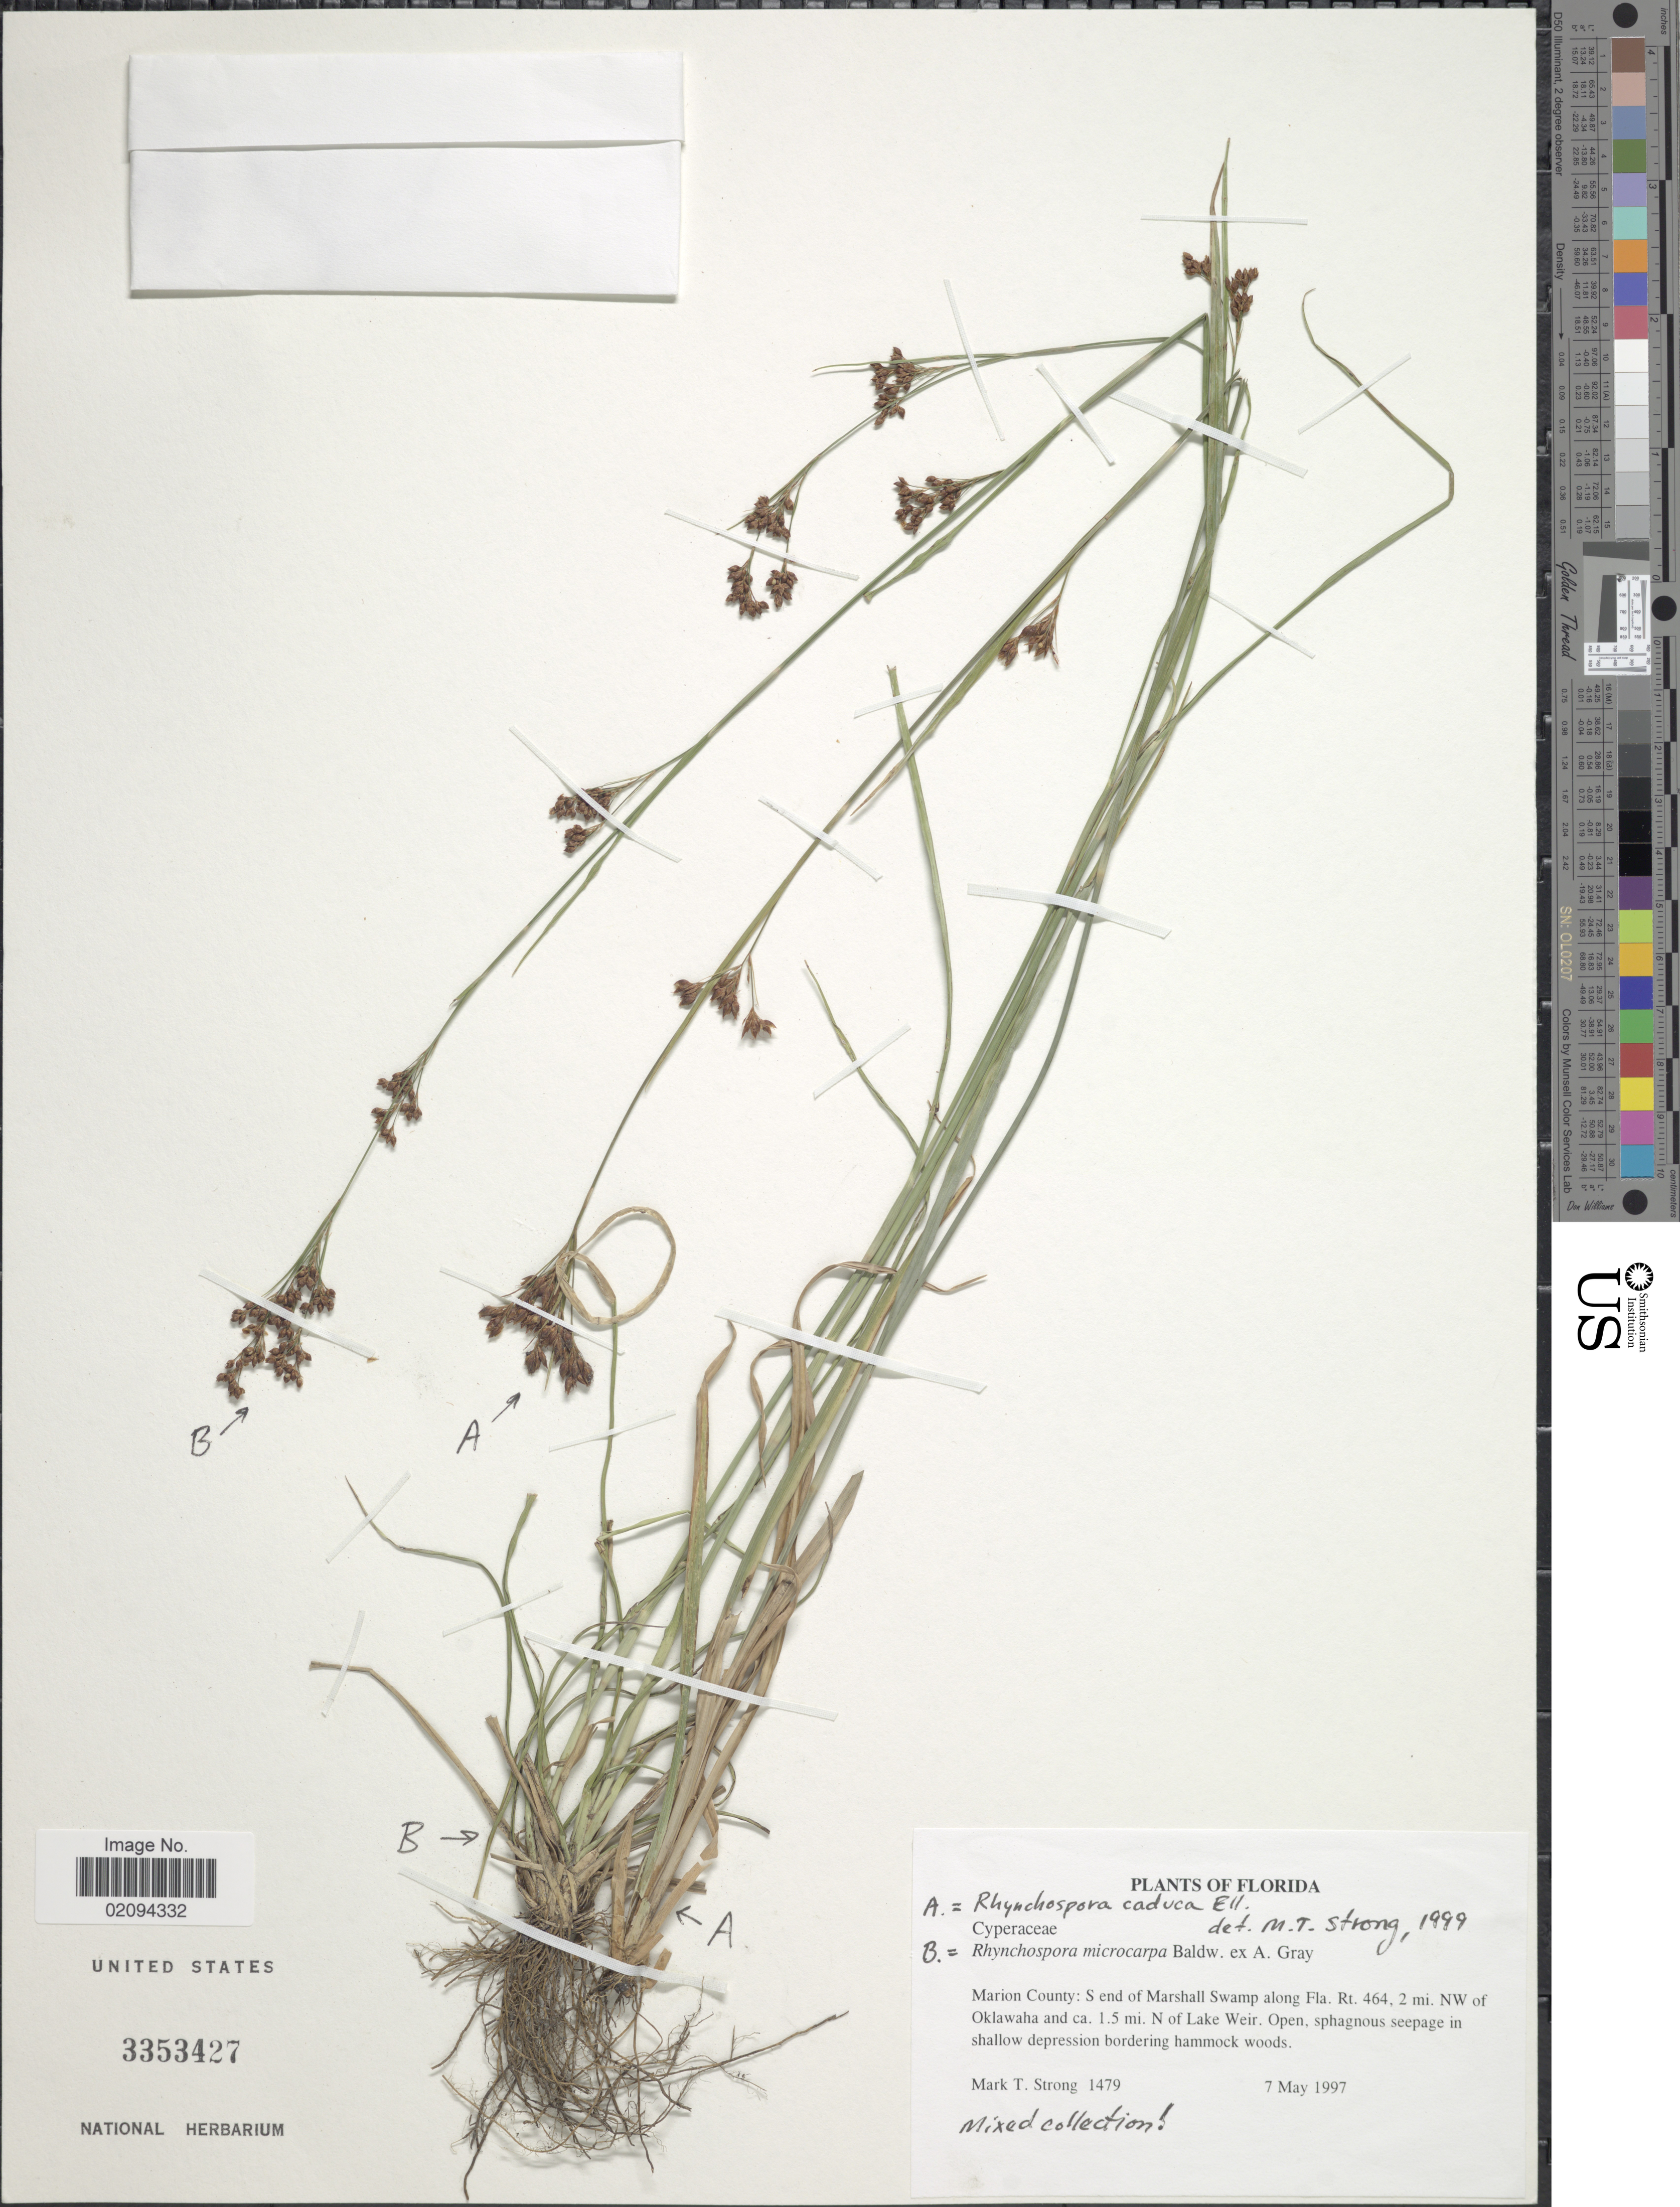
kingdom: Plantae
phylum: Tracheophyta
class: Liliopsida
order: Poales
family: Cyperaceae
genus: Rhynchospora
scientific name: Rhynchospora microcarpa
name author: Baldwin ex A. Gray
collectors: M. T. Strong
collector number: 1479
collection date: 1997-05-07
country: United States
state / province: Florida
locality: Marion County: S end of Marshall Swamp along Fla. Rt. 464, 2 mi. NW of Oklawaha and ca. 1.5 mi. N of Lake Weir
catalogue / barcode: US 3353427